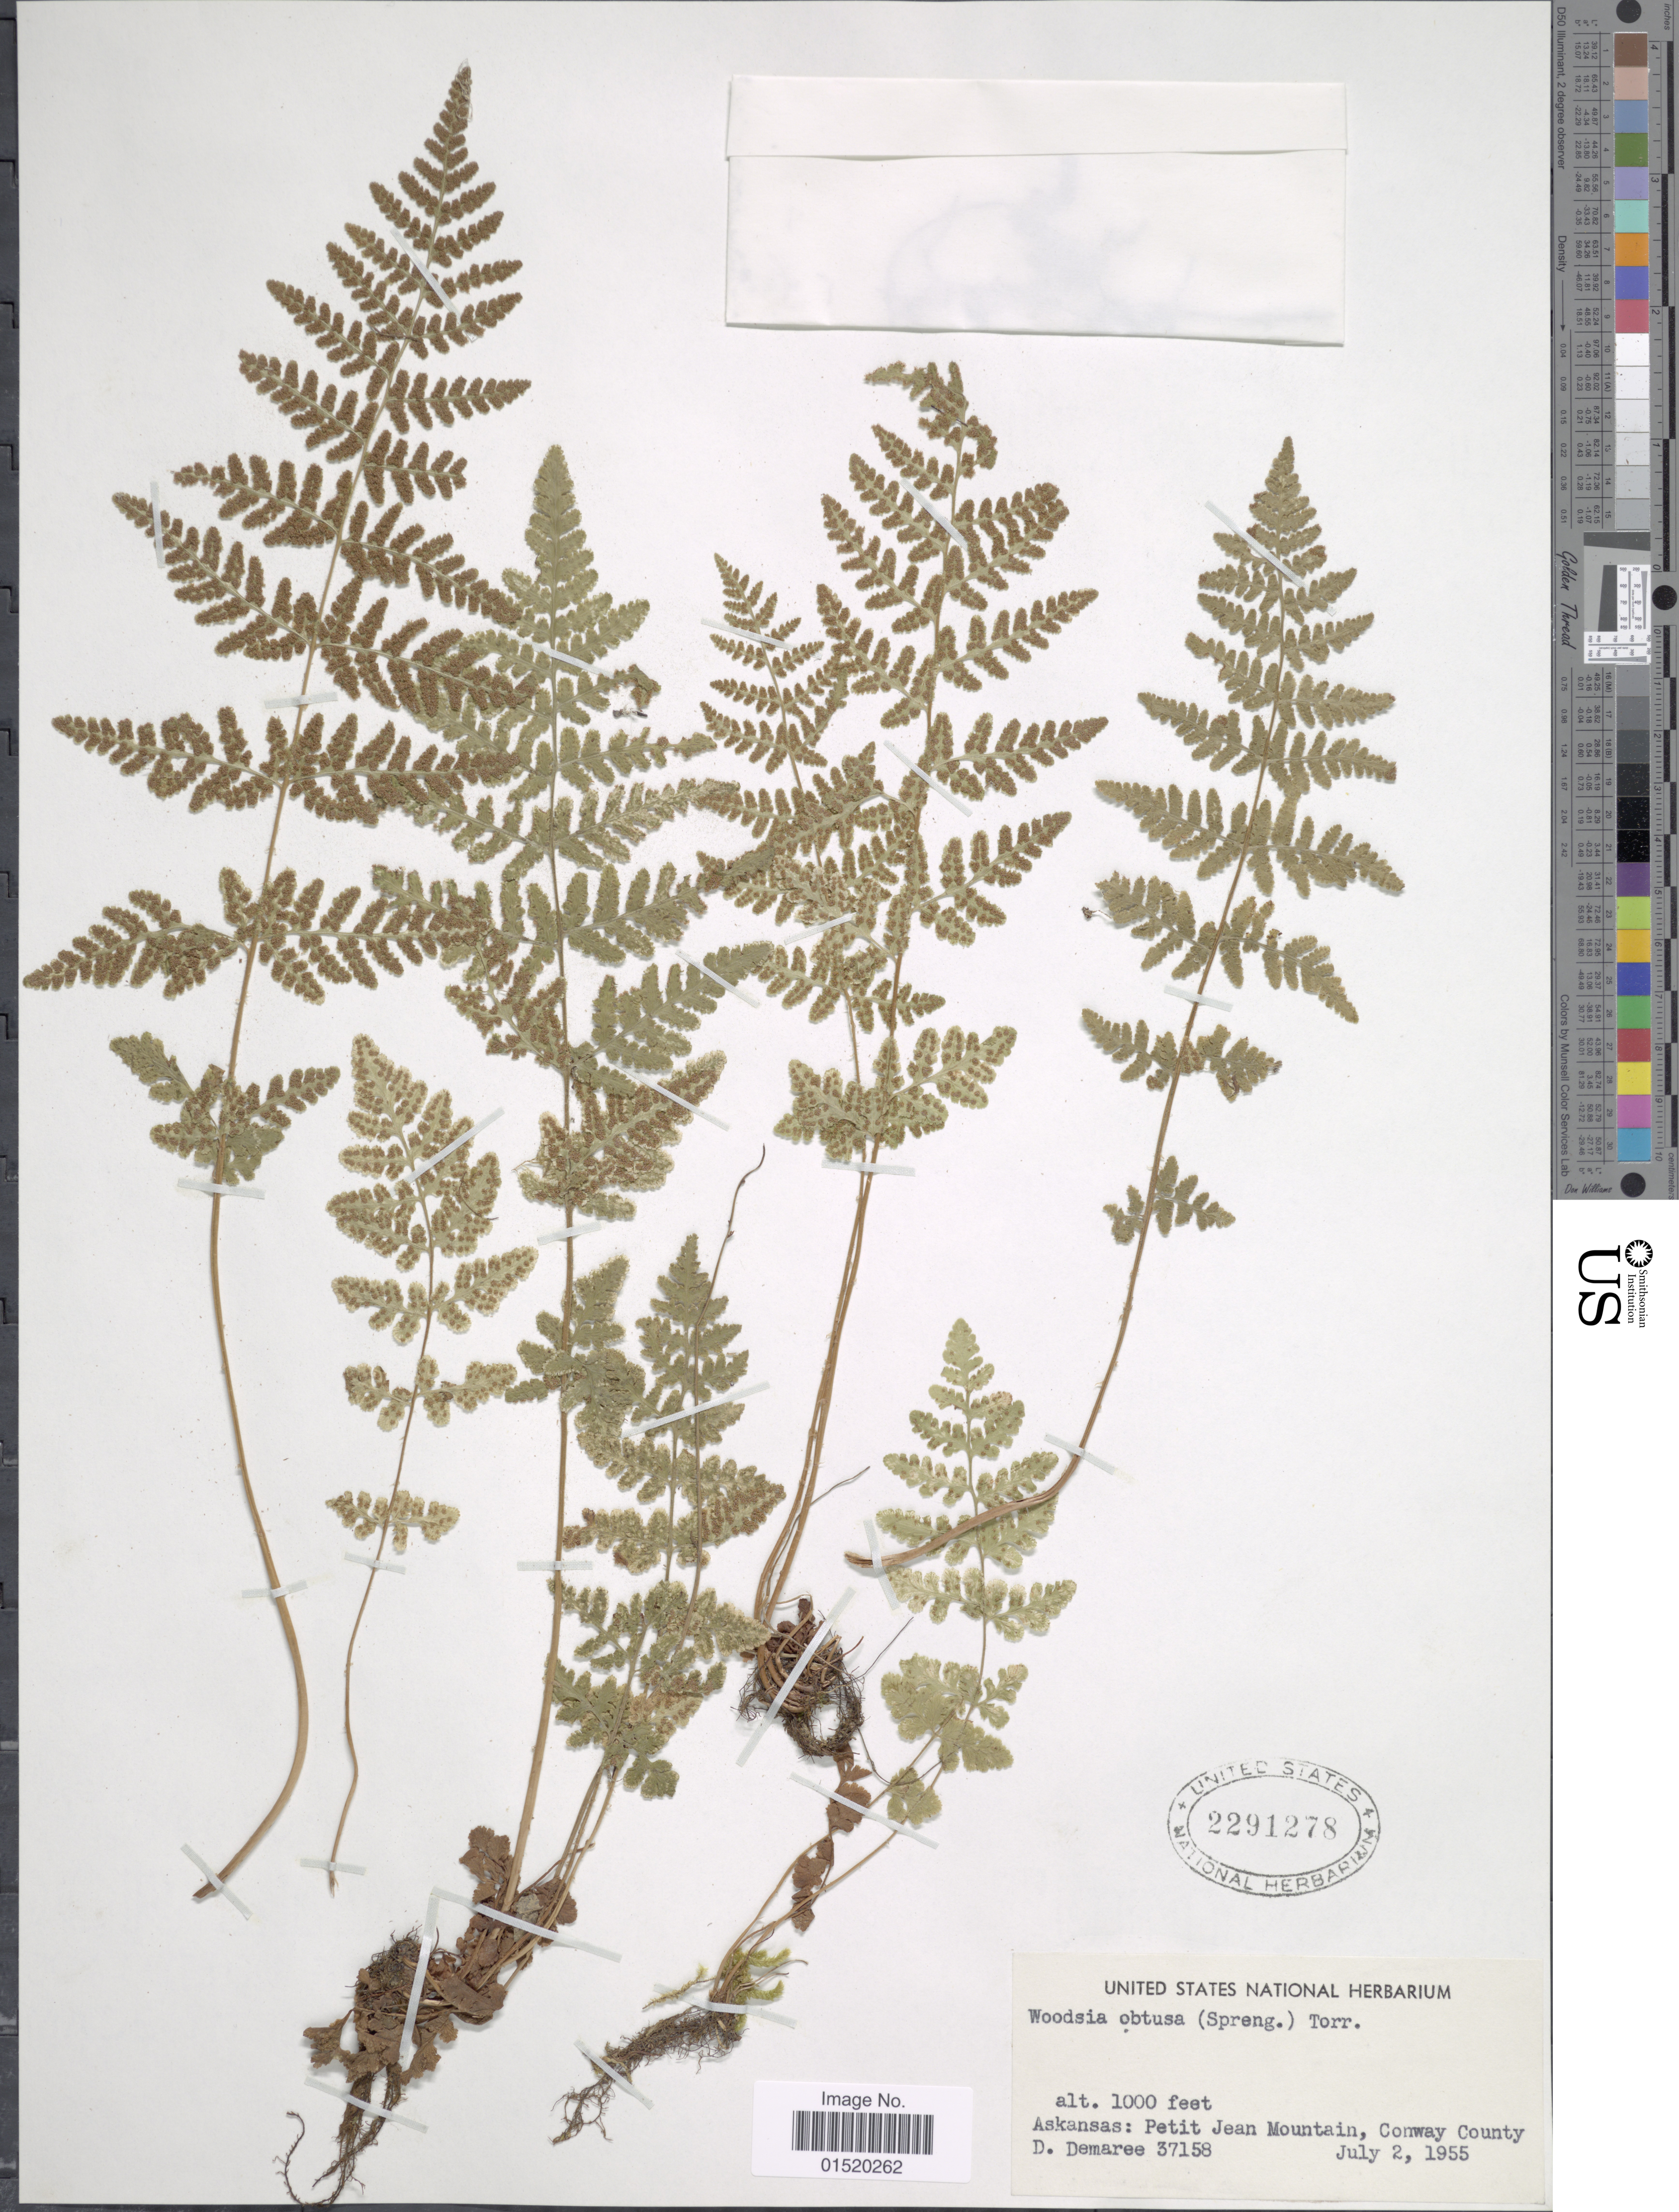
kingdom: Plantae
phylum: Tracheophyta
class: Polypodiopsida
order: Polypodiales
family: Woodsiaceae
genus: Woodsia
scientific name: Woodsia obtusa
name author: (Spreng.) Torr.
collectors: D. Demaree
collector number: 37158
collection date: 1955-07-02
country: United States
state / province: Arkansas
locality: Petit Jean Mountain, Conway County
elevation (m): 305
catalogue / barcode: US 2291278